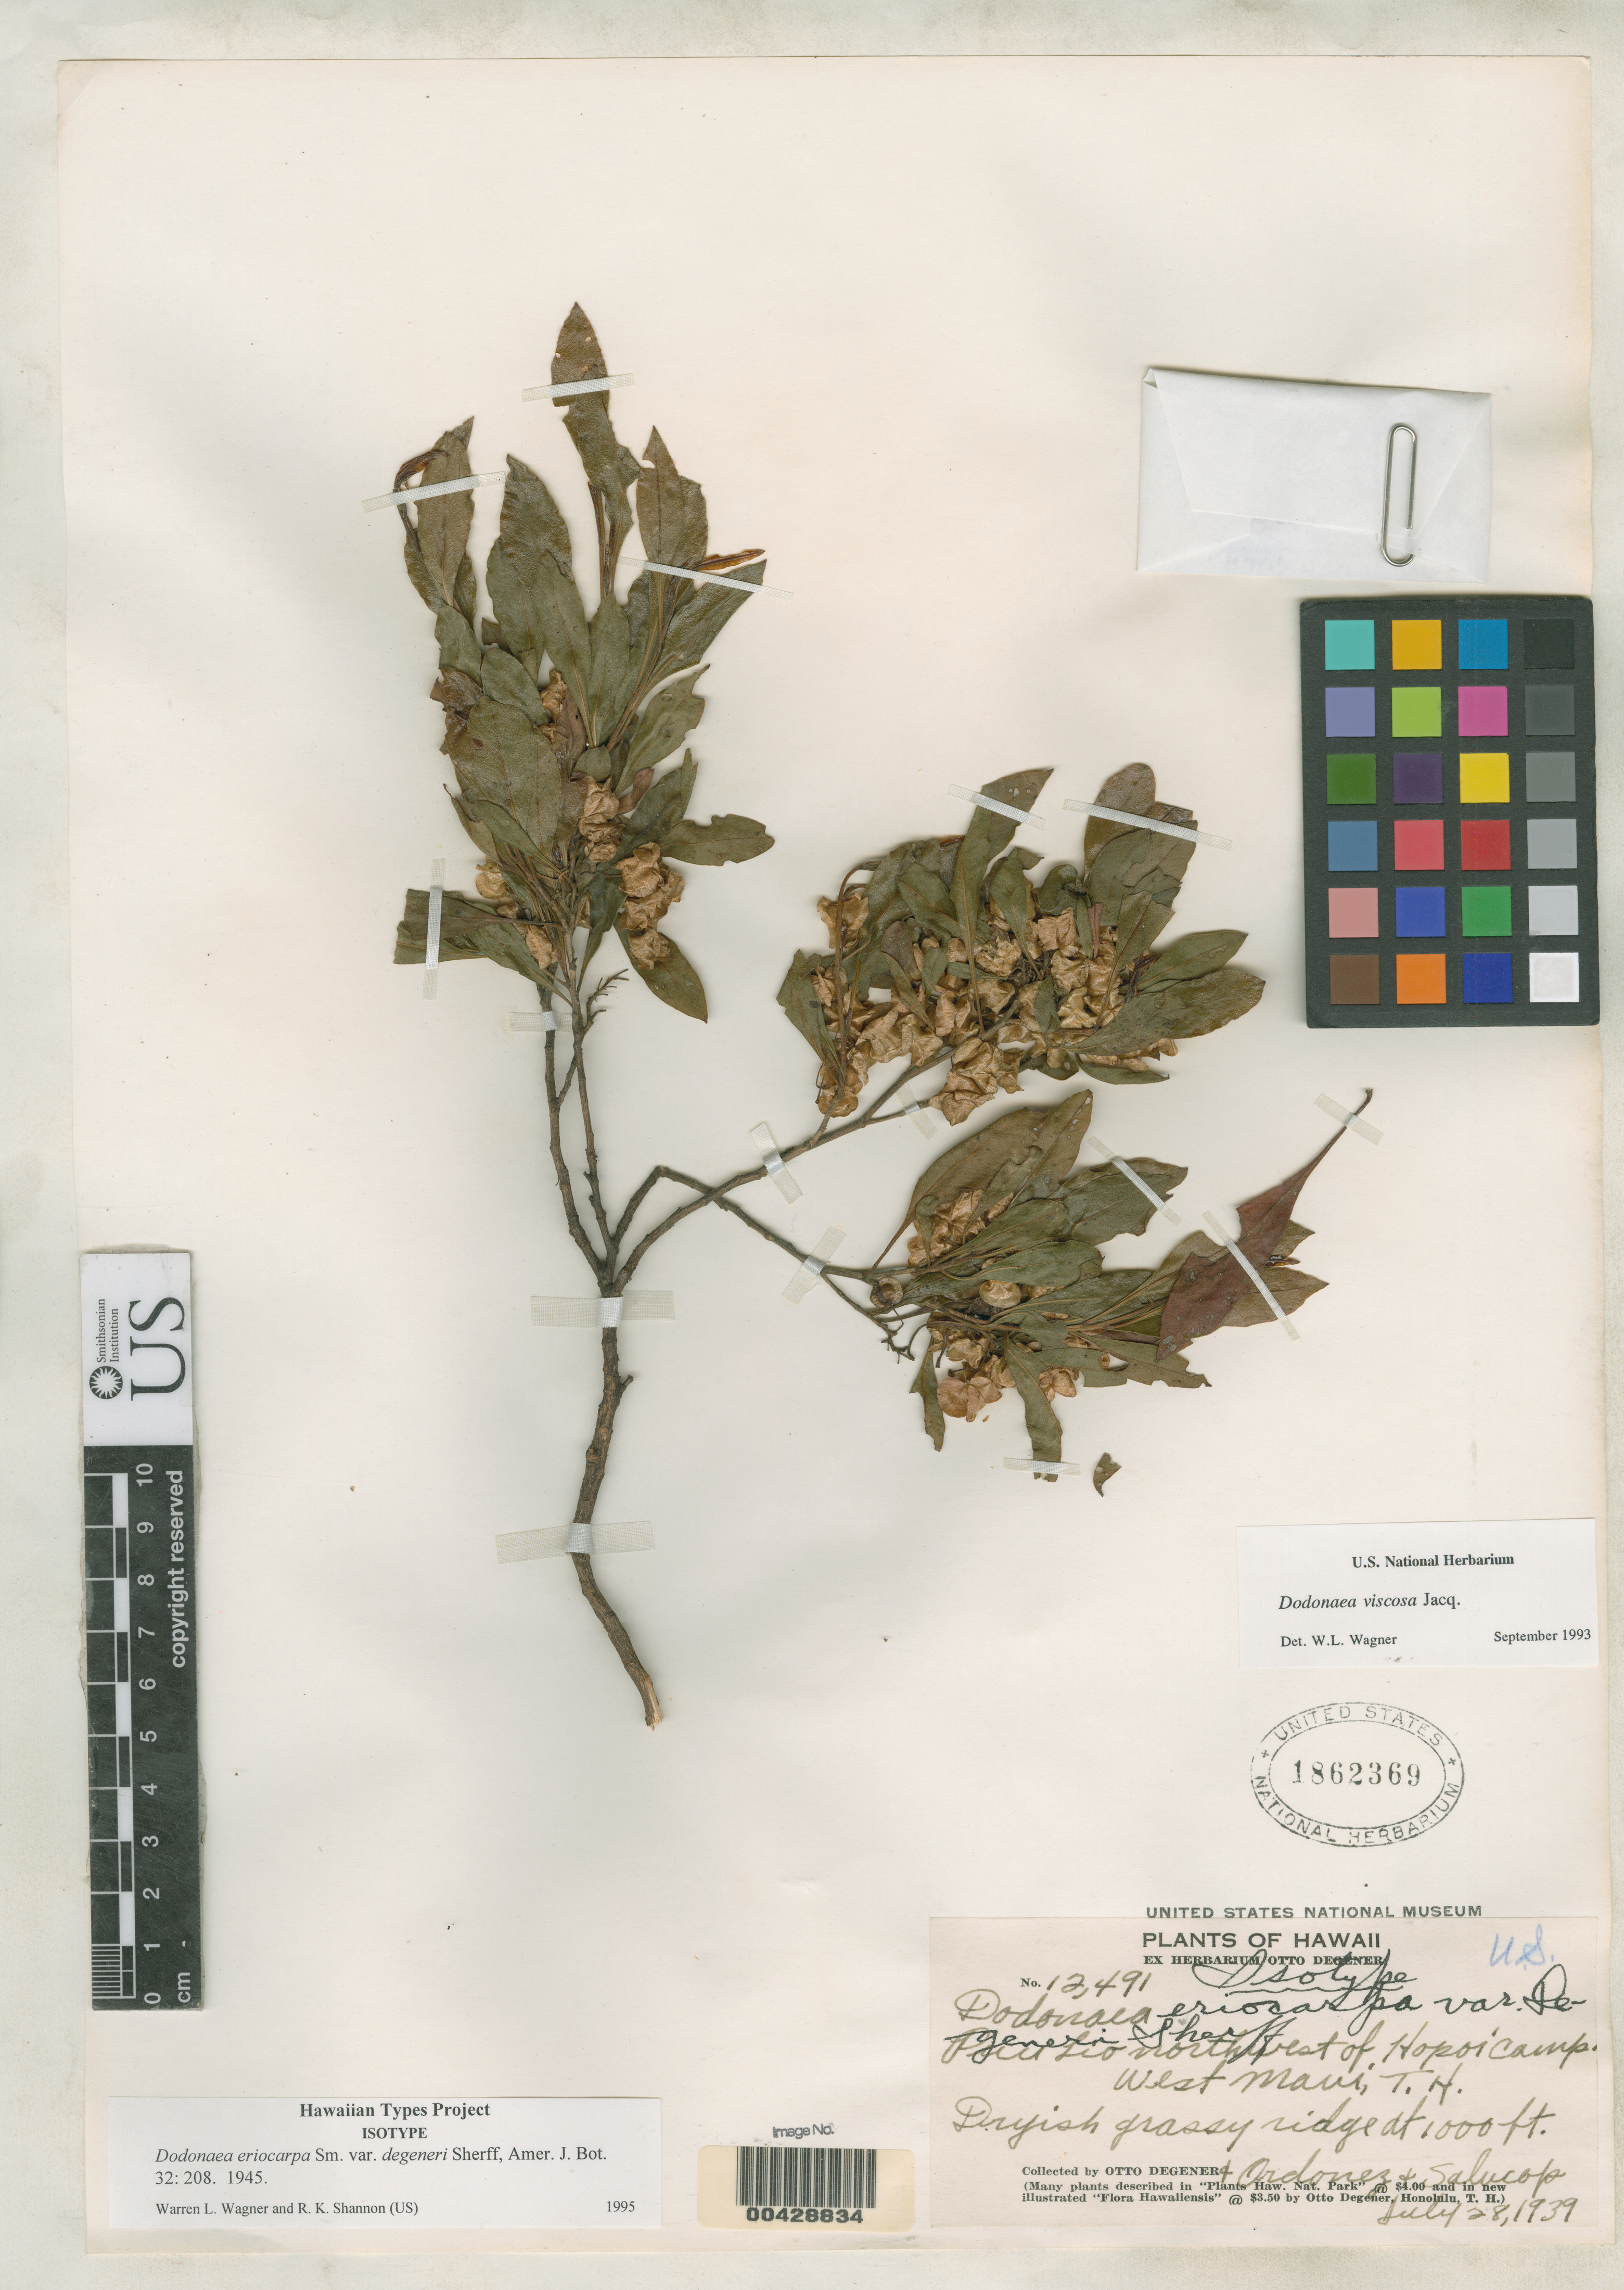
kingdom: Plantae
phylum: Tracheophyta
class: Magnoliopsida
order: Sapindales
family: Sapindaceae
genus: Dodonaea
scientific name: Dodonaea eriocarpa var. degeneri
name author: Sherff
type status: Isotype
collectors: O. Degener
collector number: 12491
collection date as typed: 28 Jul 1939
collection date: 1939-07-28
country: United States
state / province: Hawaii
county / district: Maui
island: Maui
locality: Puu Lio NE of Hopoi camp, W Maui.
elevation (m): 305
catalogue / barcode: US 1862369